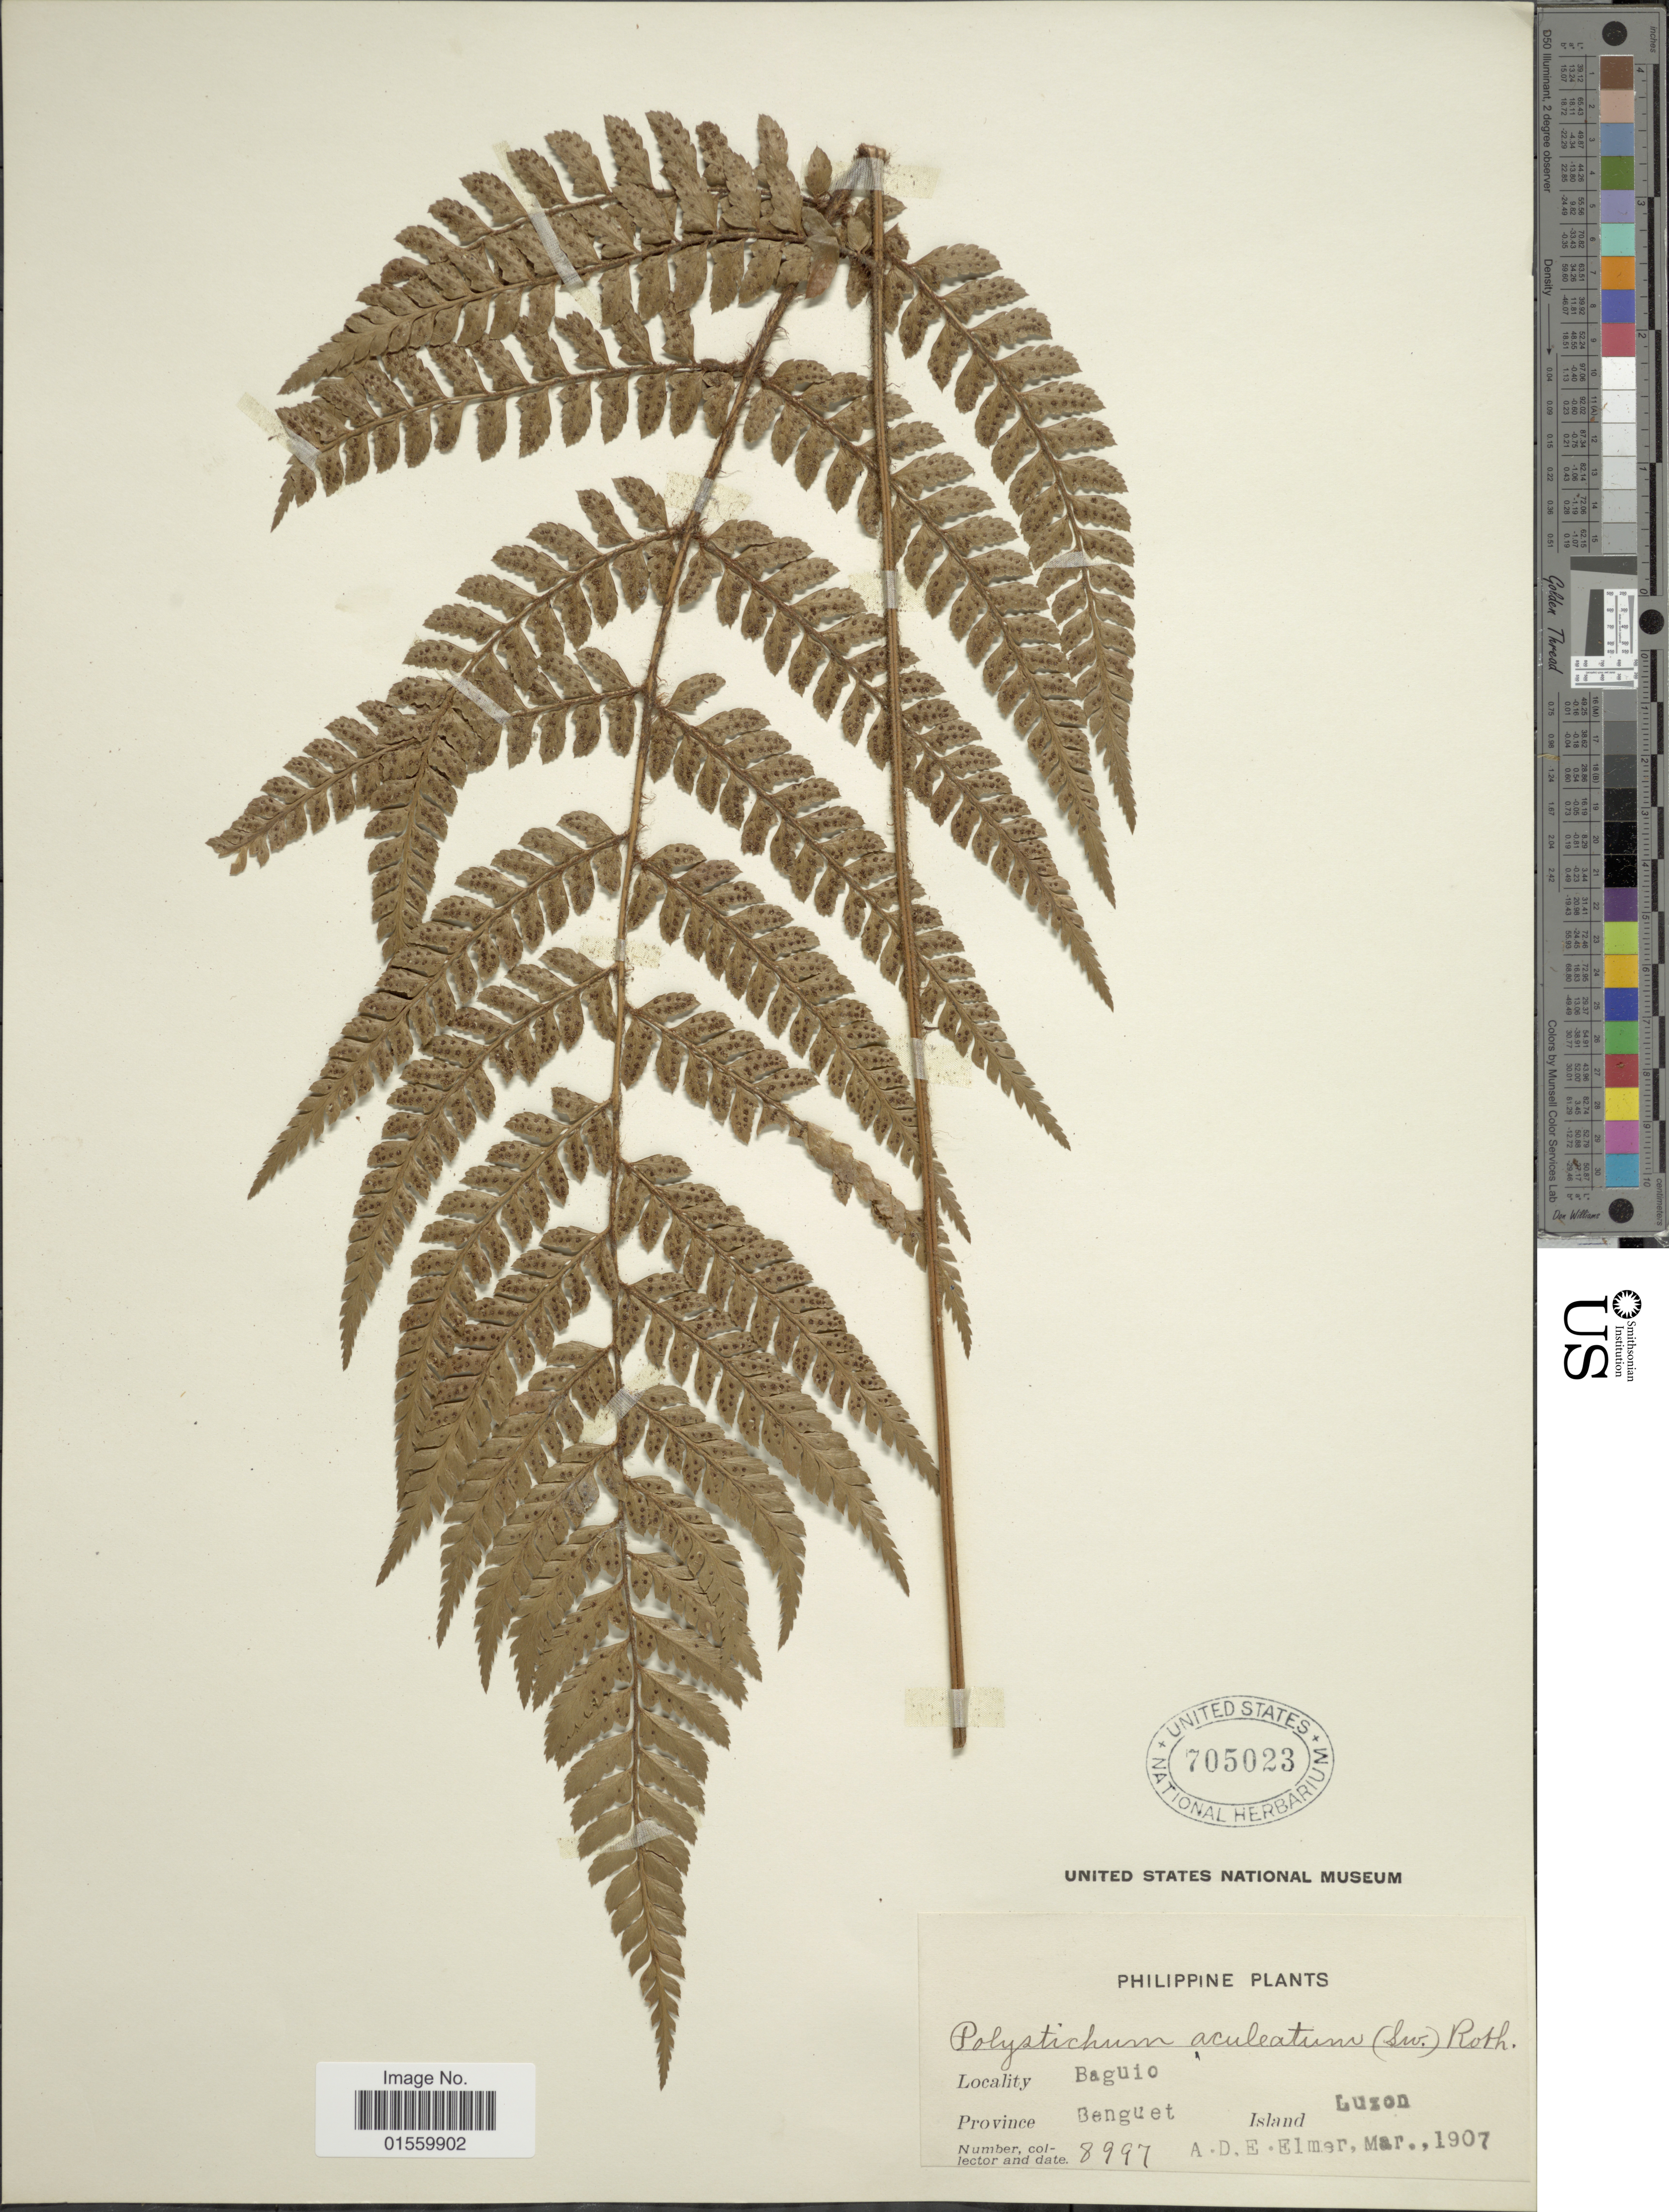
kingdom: Plantae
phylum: Tracheophyta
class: Polypodiopsida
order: Polypodiales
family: Dryopteridaceae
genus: Polystichum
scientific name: Polystichum aculeatum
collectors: A. D. E. Elmer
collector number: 8997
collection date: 1907-03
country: Philippines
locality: Baguio, Province Benguet, Island Luzon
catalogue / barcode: US 705023